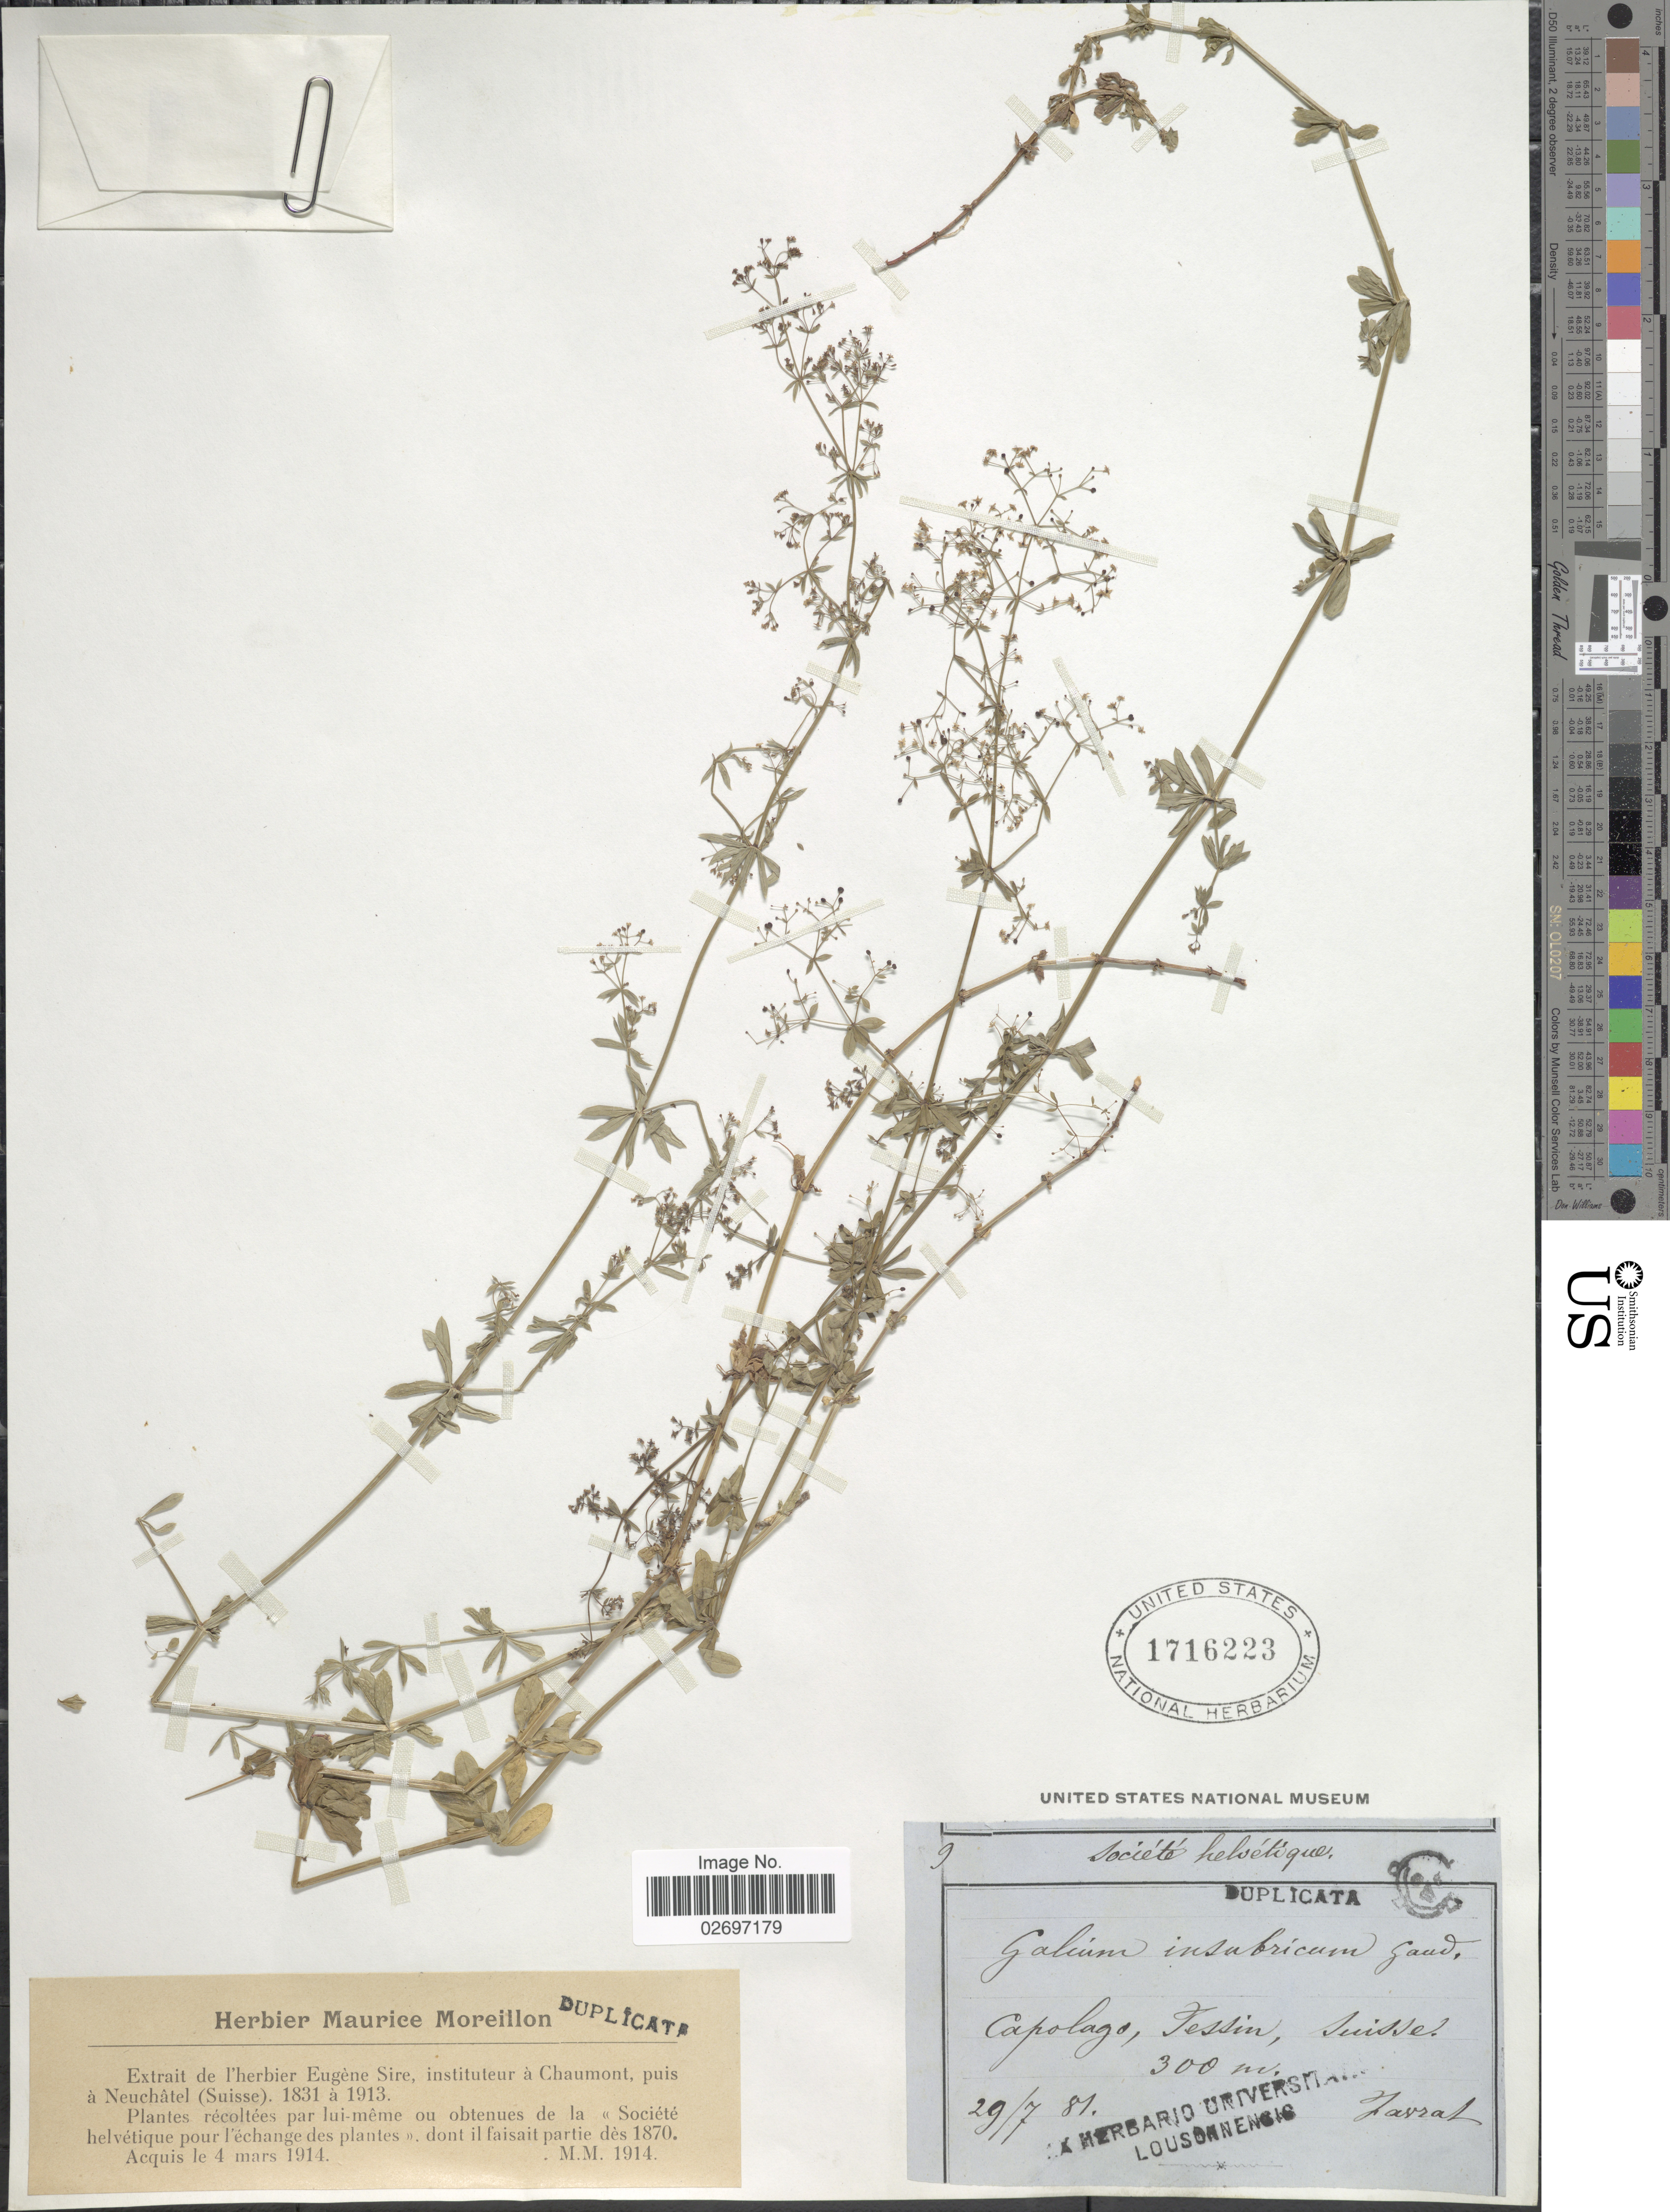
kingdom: Plantae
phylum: Tracheophyta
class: Magnoliopsida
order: Gentianales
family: Rubiaceae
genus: Galium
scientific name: Galium insubricum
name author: Gaudin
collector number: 9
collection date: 1881-07-29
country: Switzerland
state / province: Ticino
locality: Capolago, Tessin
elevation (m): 300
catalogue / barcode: US 1716223